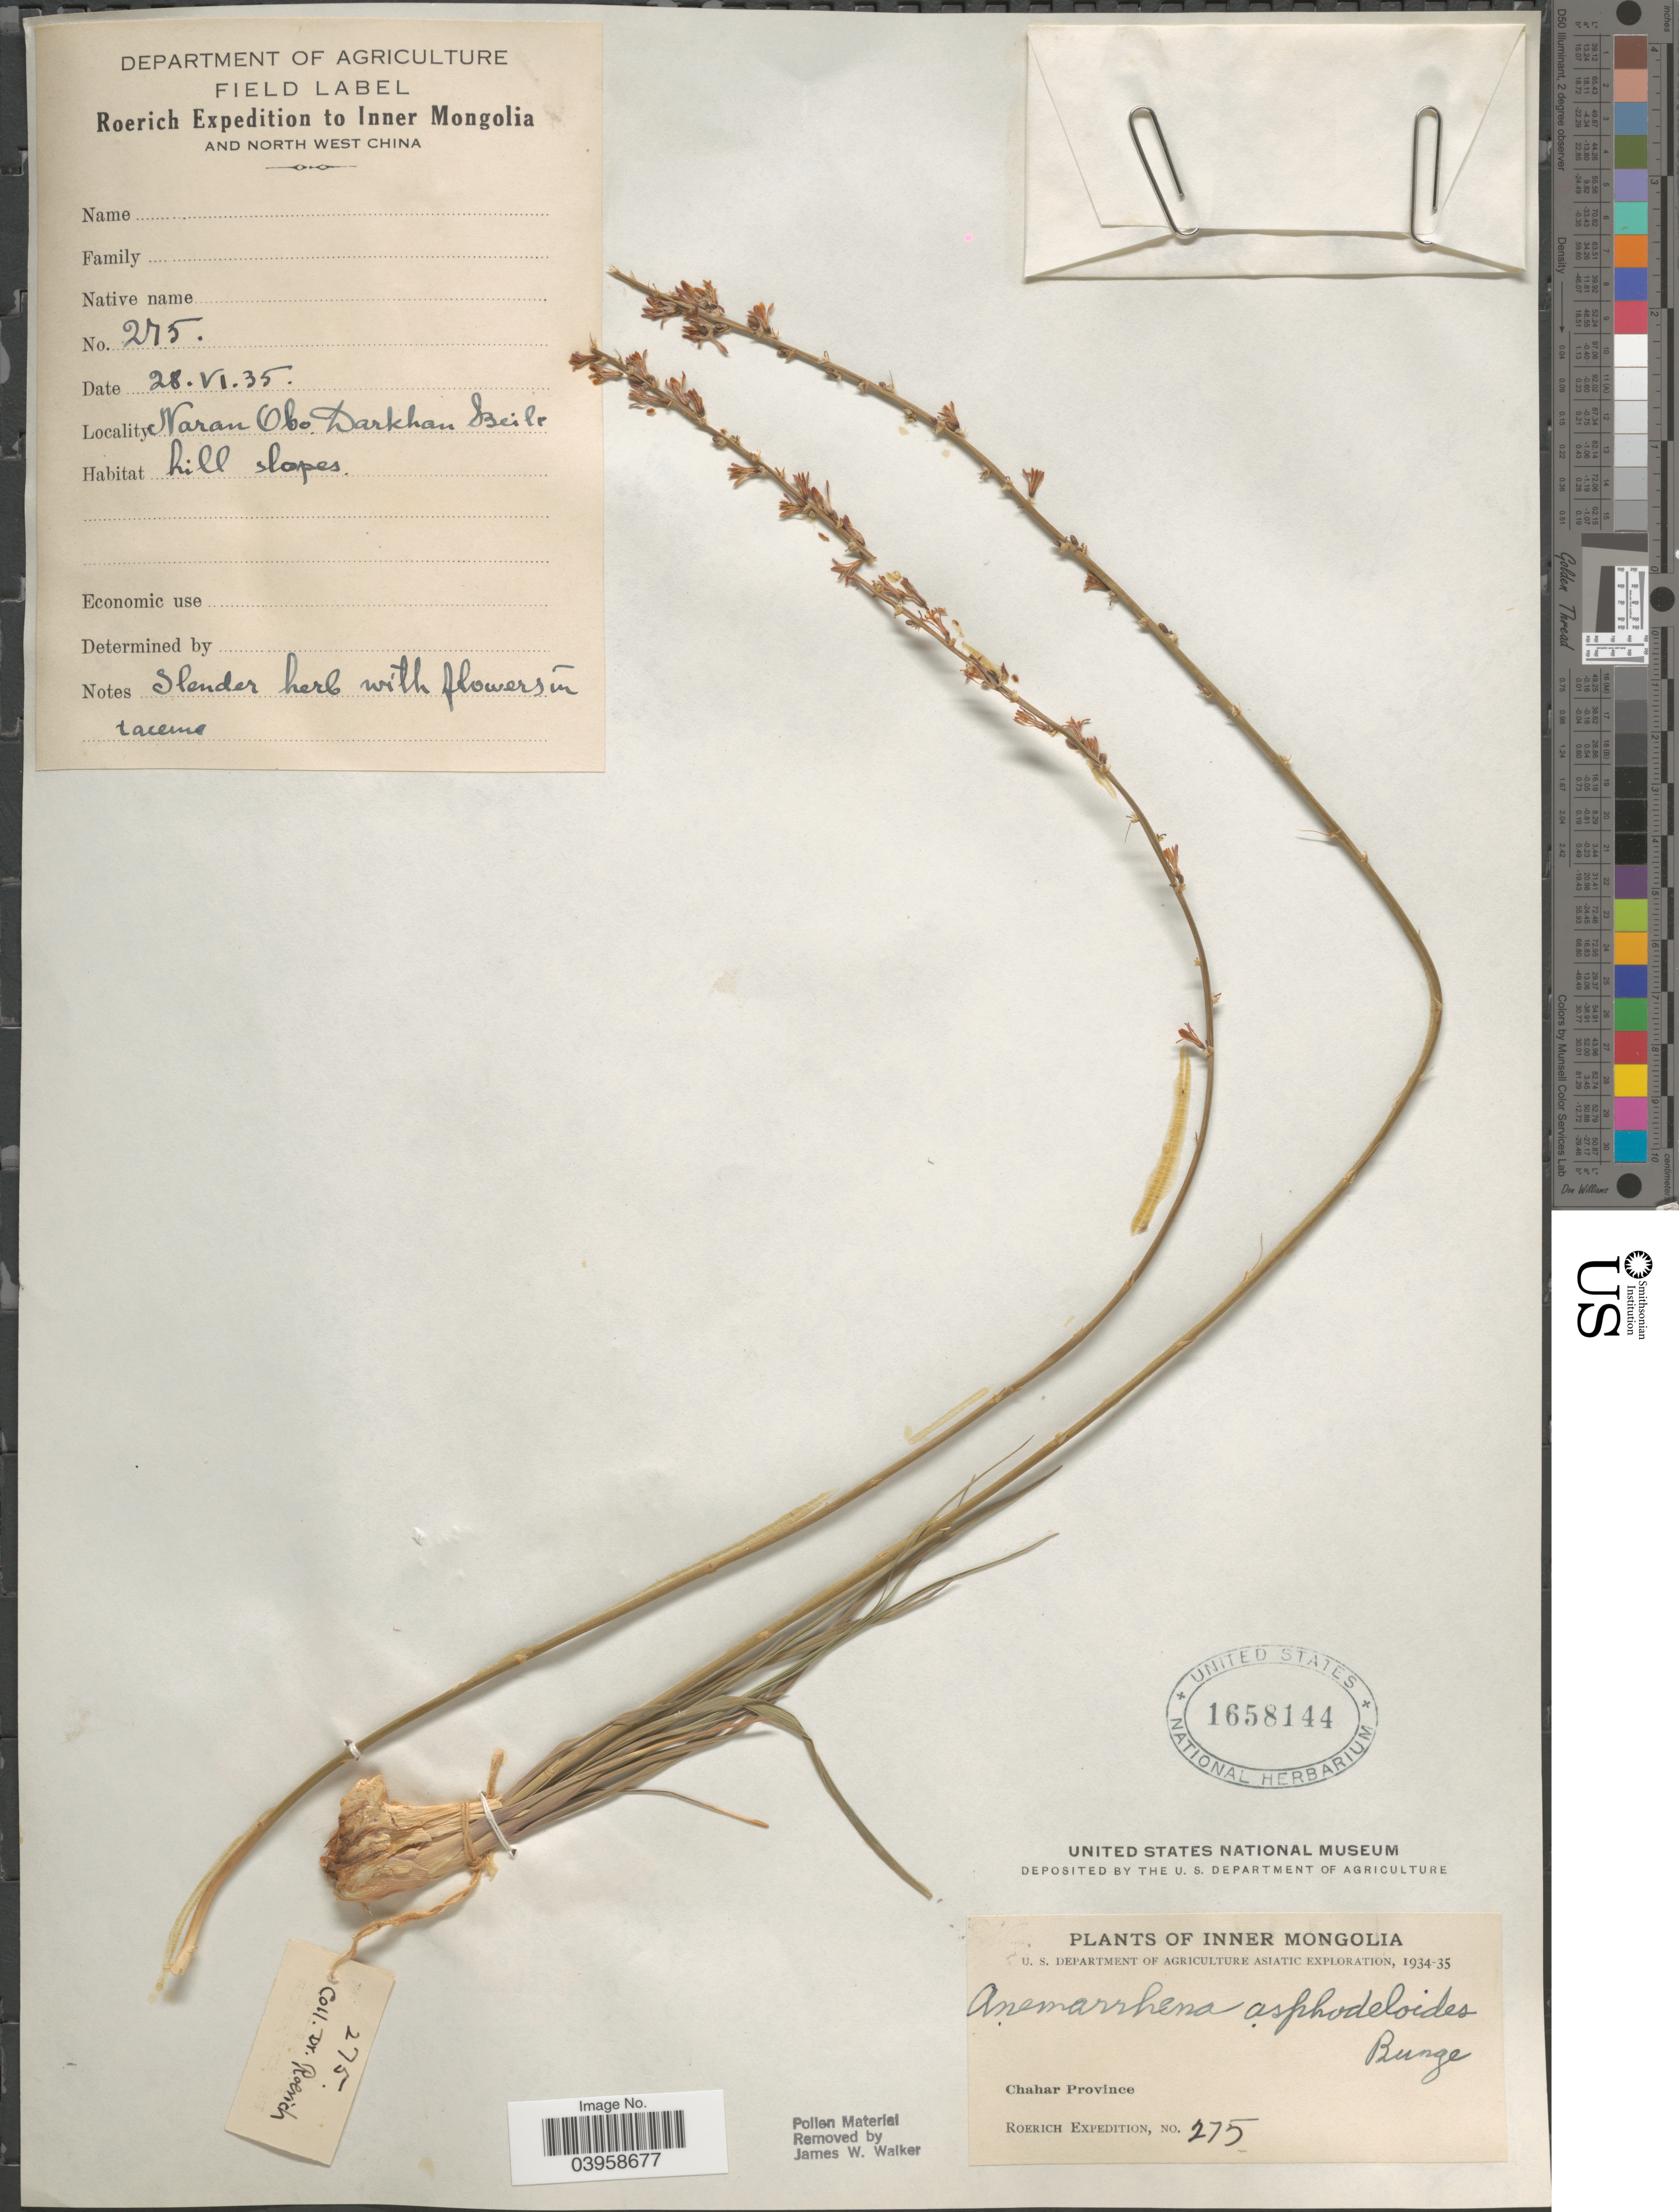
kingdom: Plantae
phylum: Tracheophyta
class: Liliopsida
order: Asparagales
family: Asparagaceae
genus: Anemarrhena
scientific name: Anemarrhena asphodeloides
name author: Bunge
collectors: Roerich Expedition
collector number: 275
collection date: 1935-06-28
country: China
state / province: Nei Monggol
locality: Inner Mongolia. Chahar Province. Inner Mongolia and North West China. Naran Obo. Darkhan Beile.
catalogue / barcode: US 1658144